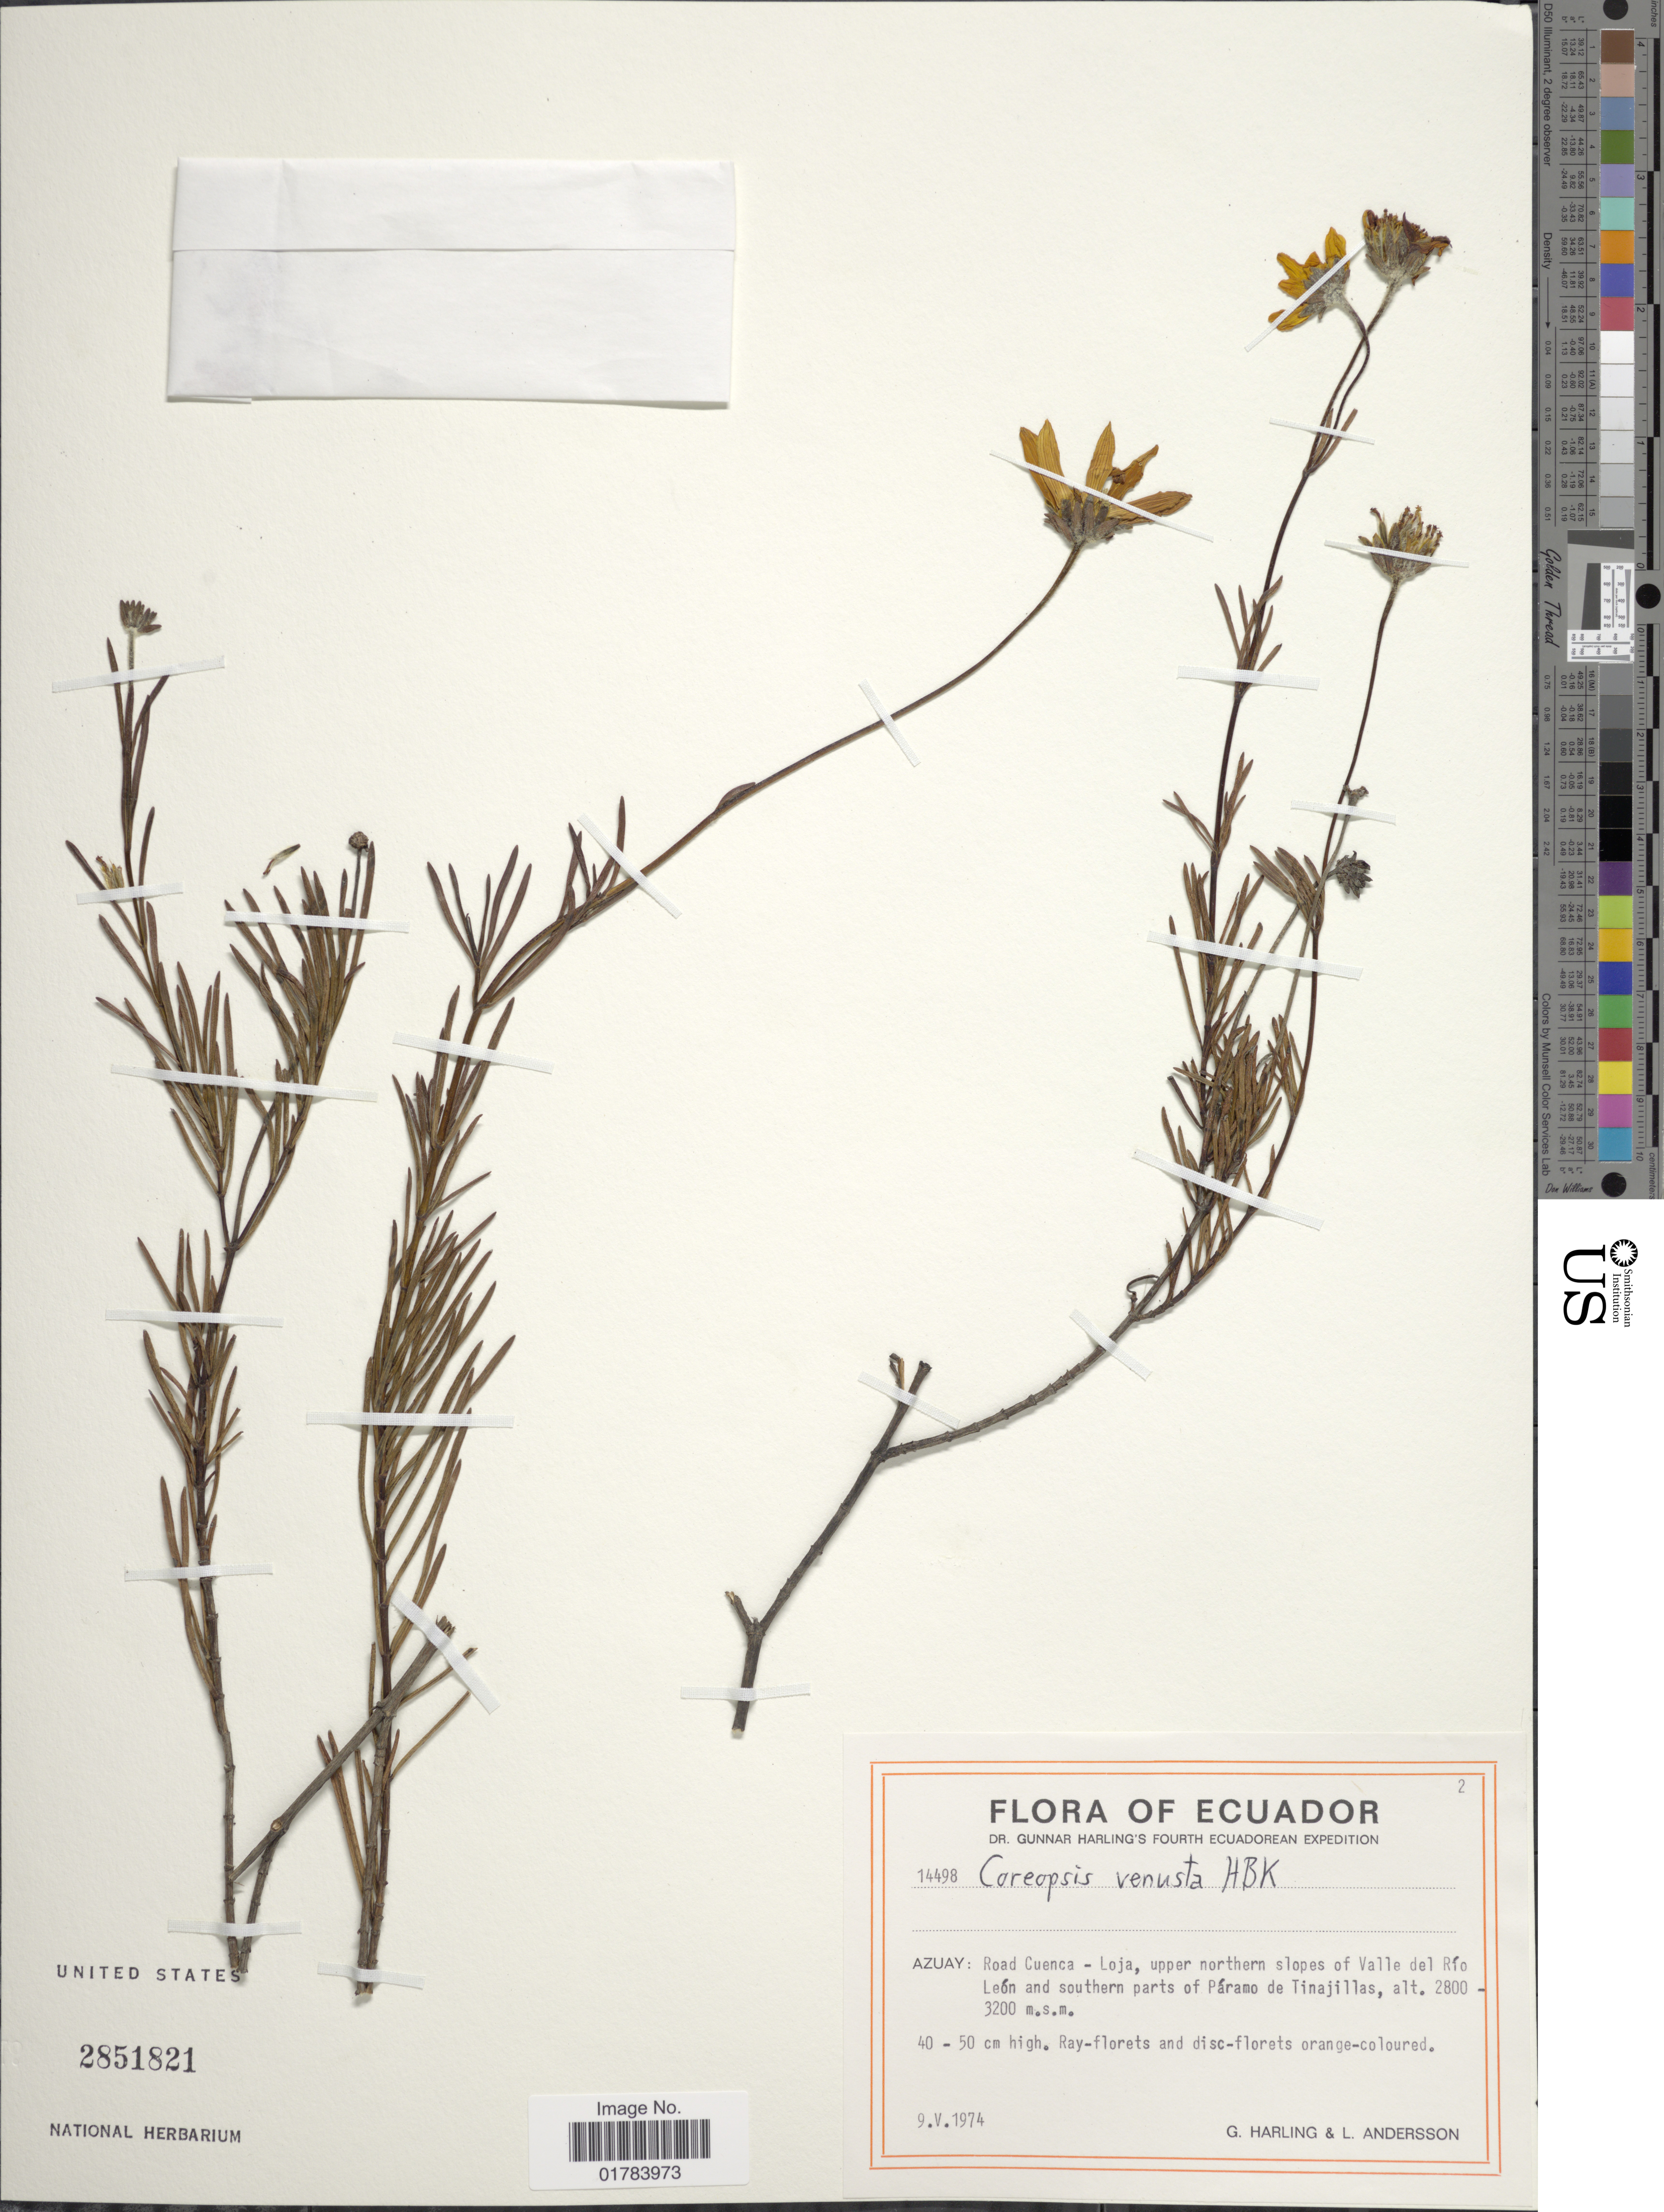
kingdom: Plantae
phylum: Tracheophyta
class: Magnoliopsida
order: Asterales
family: Asteraceae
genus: Coreopsis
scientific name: Coreopsis venusta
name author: Kunth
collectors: G. Harling & L. Andersson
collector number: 14498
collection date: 1974-05-09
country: Ecuador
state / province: Azuay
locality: Road Cuenca - Loja, upper northern slopes of Valle del Rio Leon and southern parts of Paramo de Tinajillas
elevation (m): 2800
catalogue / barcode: US 2851821